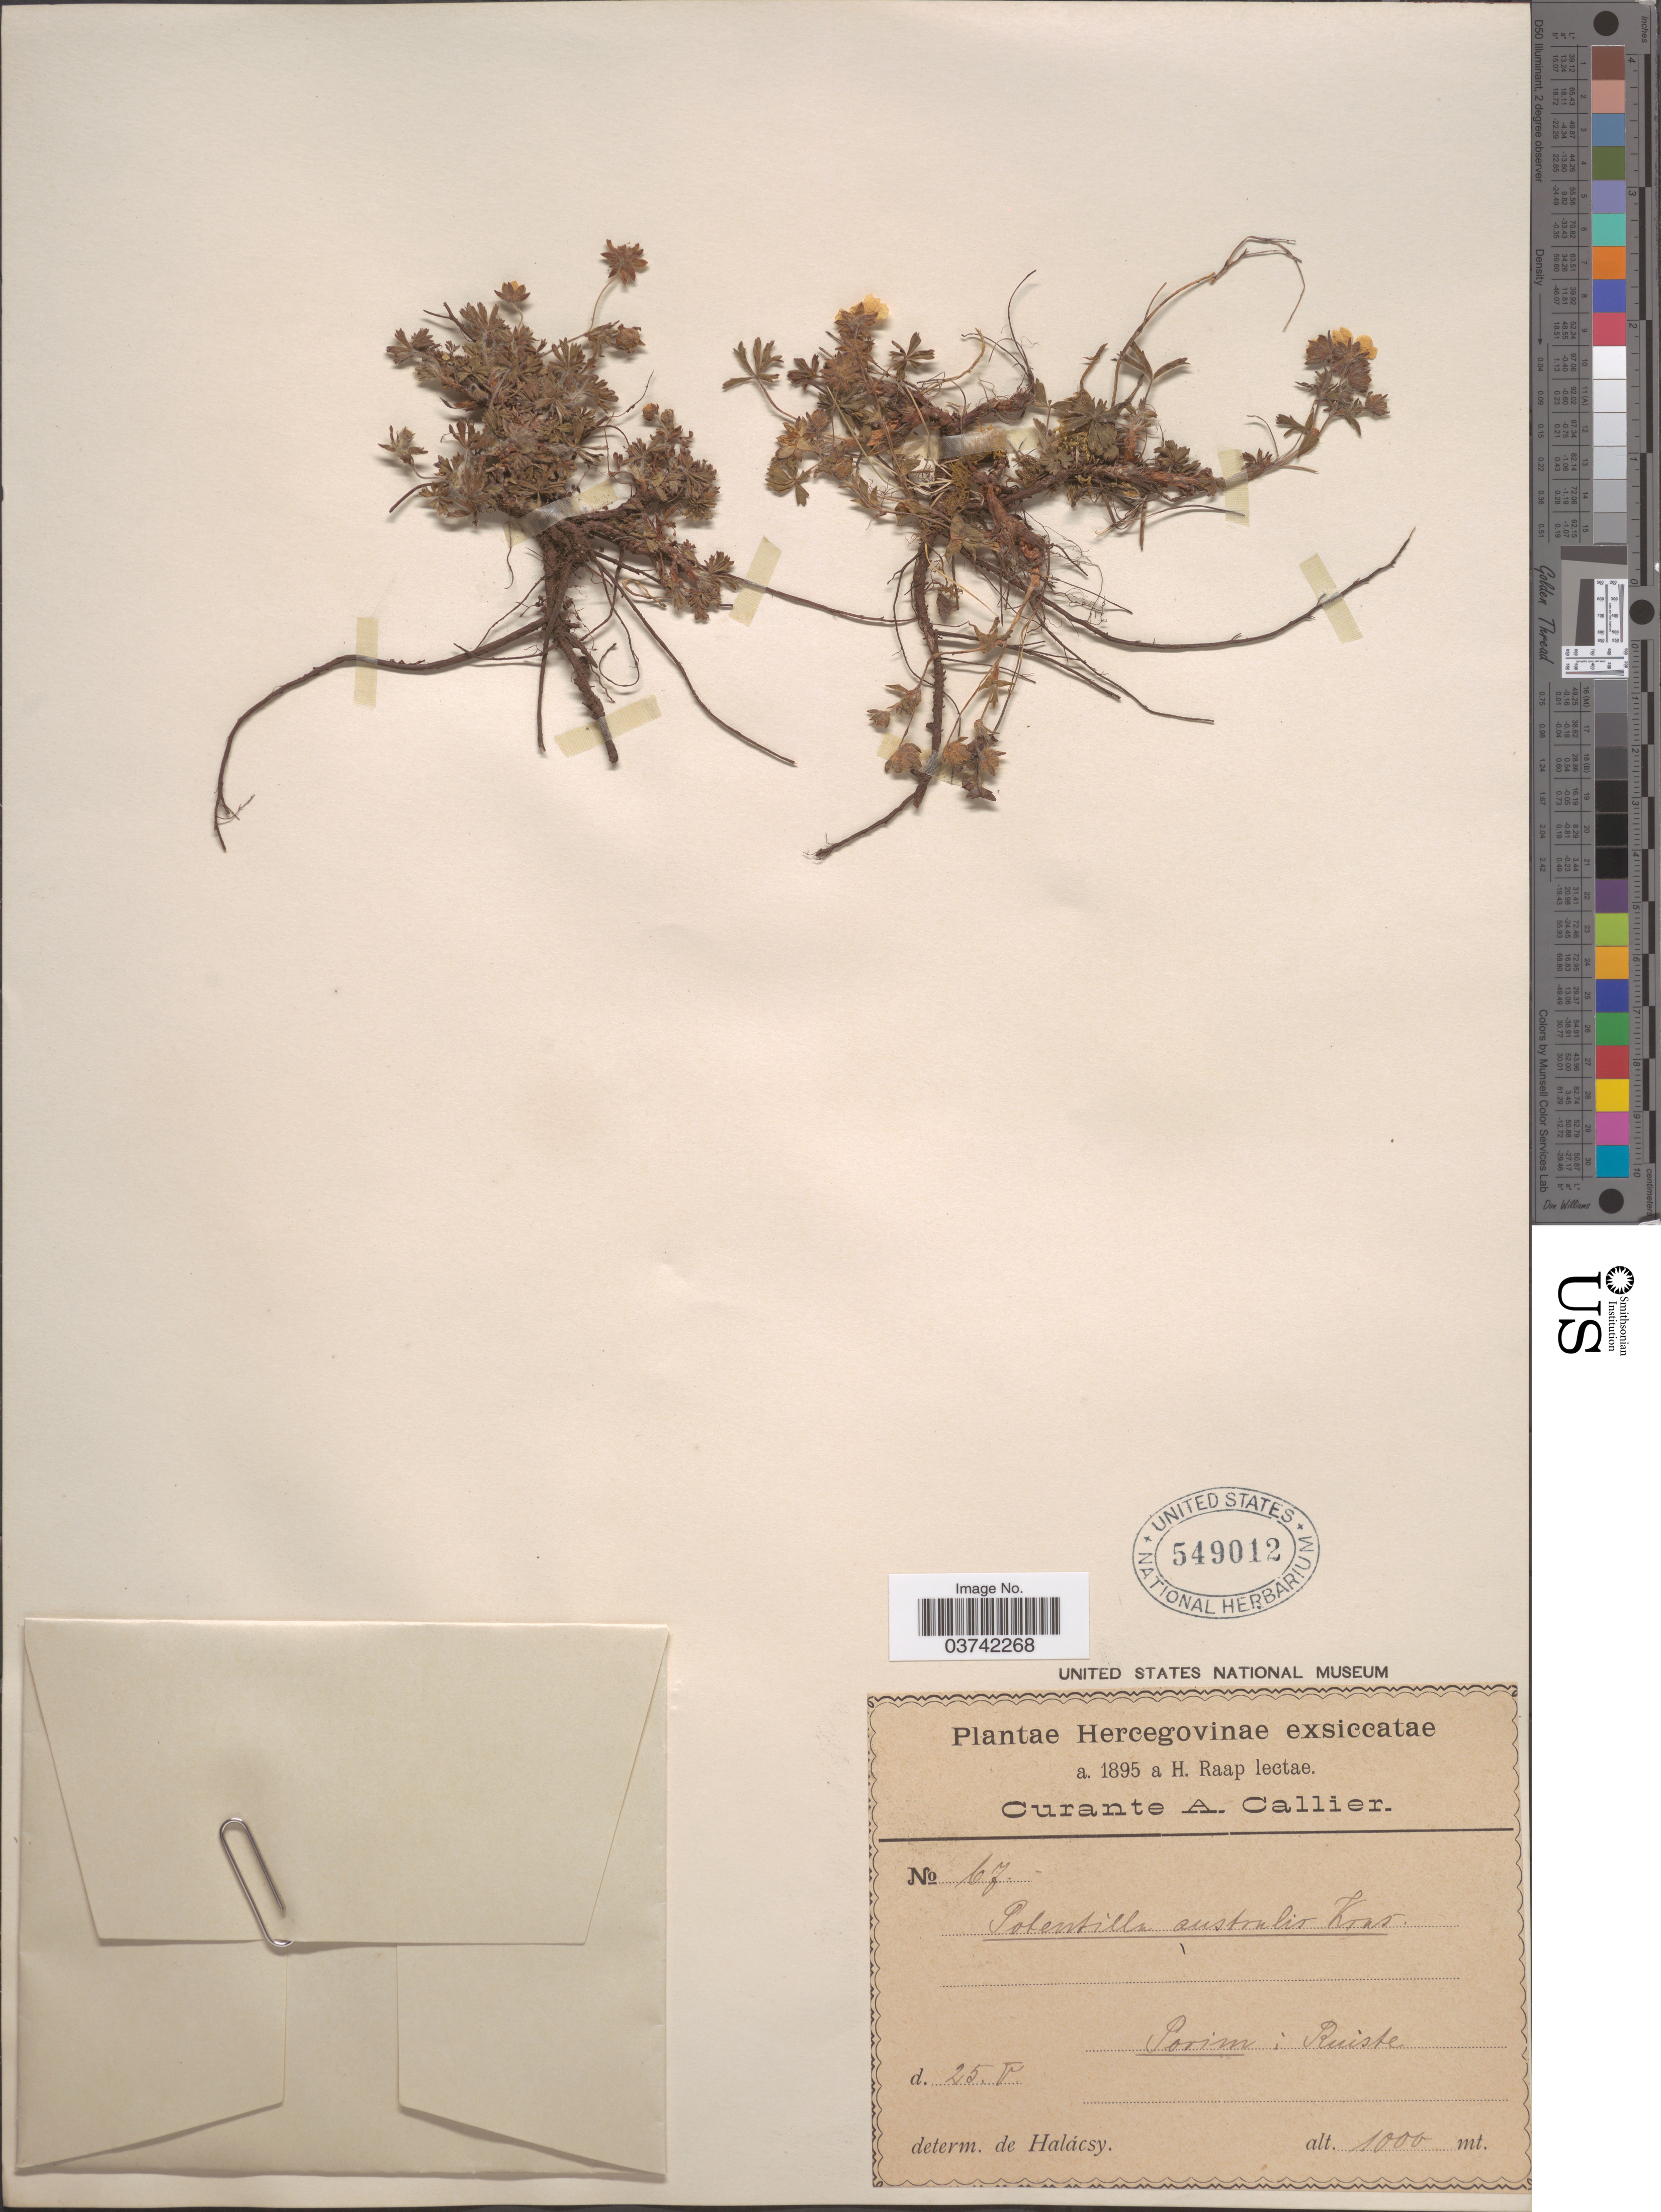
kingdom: Plantae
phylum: Tracheophyta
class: Magnoliopsida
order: Rosales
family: Rosaceae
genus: Potentilla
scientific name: Potentilla australis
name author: Krasan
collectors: H. Raap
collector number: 67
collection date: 1895-05-25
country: Bosnia and Herzegovina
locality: Hercegovinae. Porim: Ruiste.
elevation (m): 1000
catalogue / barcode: US 549012